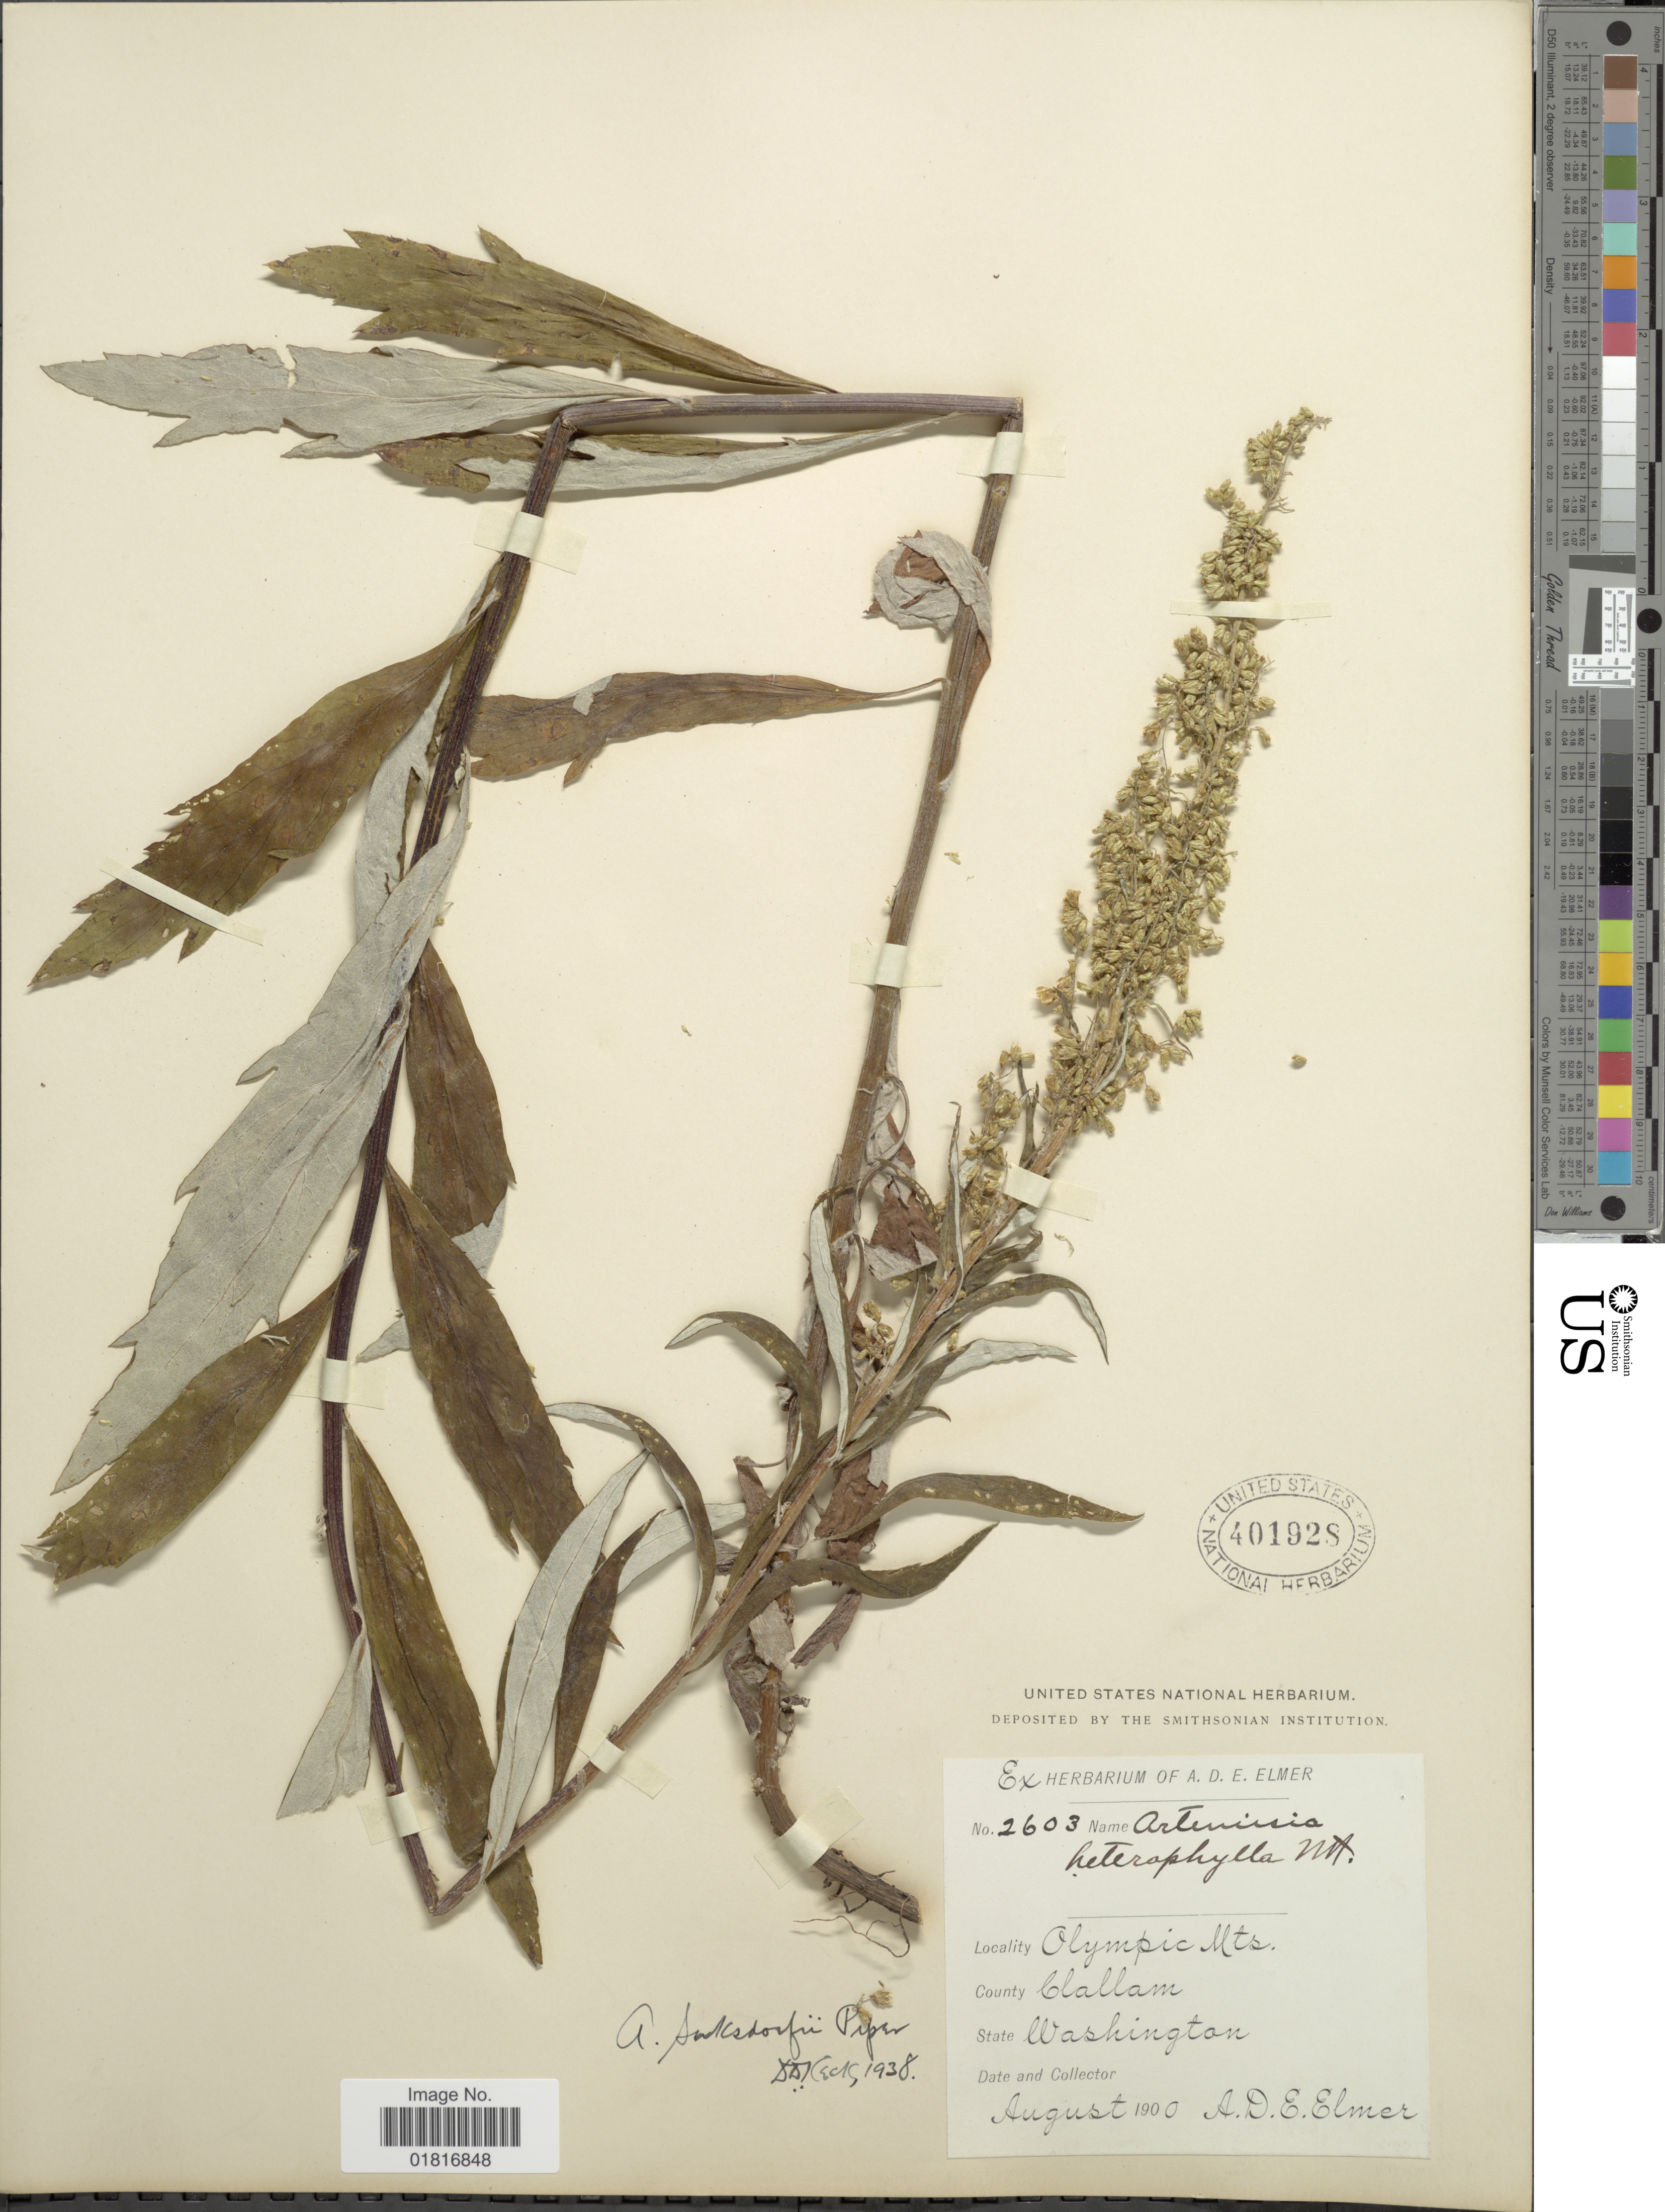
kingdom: Plantae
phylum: Tracheophyta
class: Magnoliopsida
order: Asterales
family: Asteraceae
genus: Artemisia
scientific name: Artemisia suksdorfii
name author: Piper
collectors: A. D. E. Elmer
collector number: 2603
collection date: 1900-08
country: United States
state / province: Washington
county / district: Clallam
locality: Olympic Mts., County Clallam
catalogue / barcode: US 401928